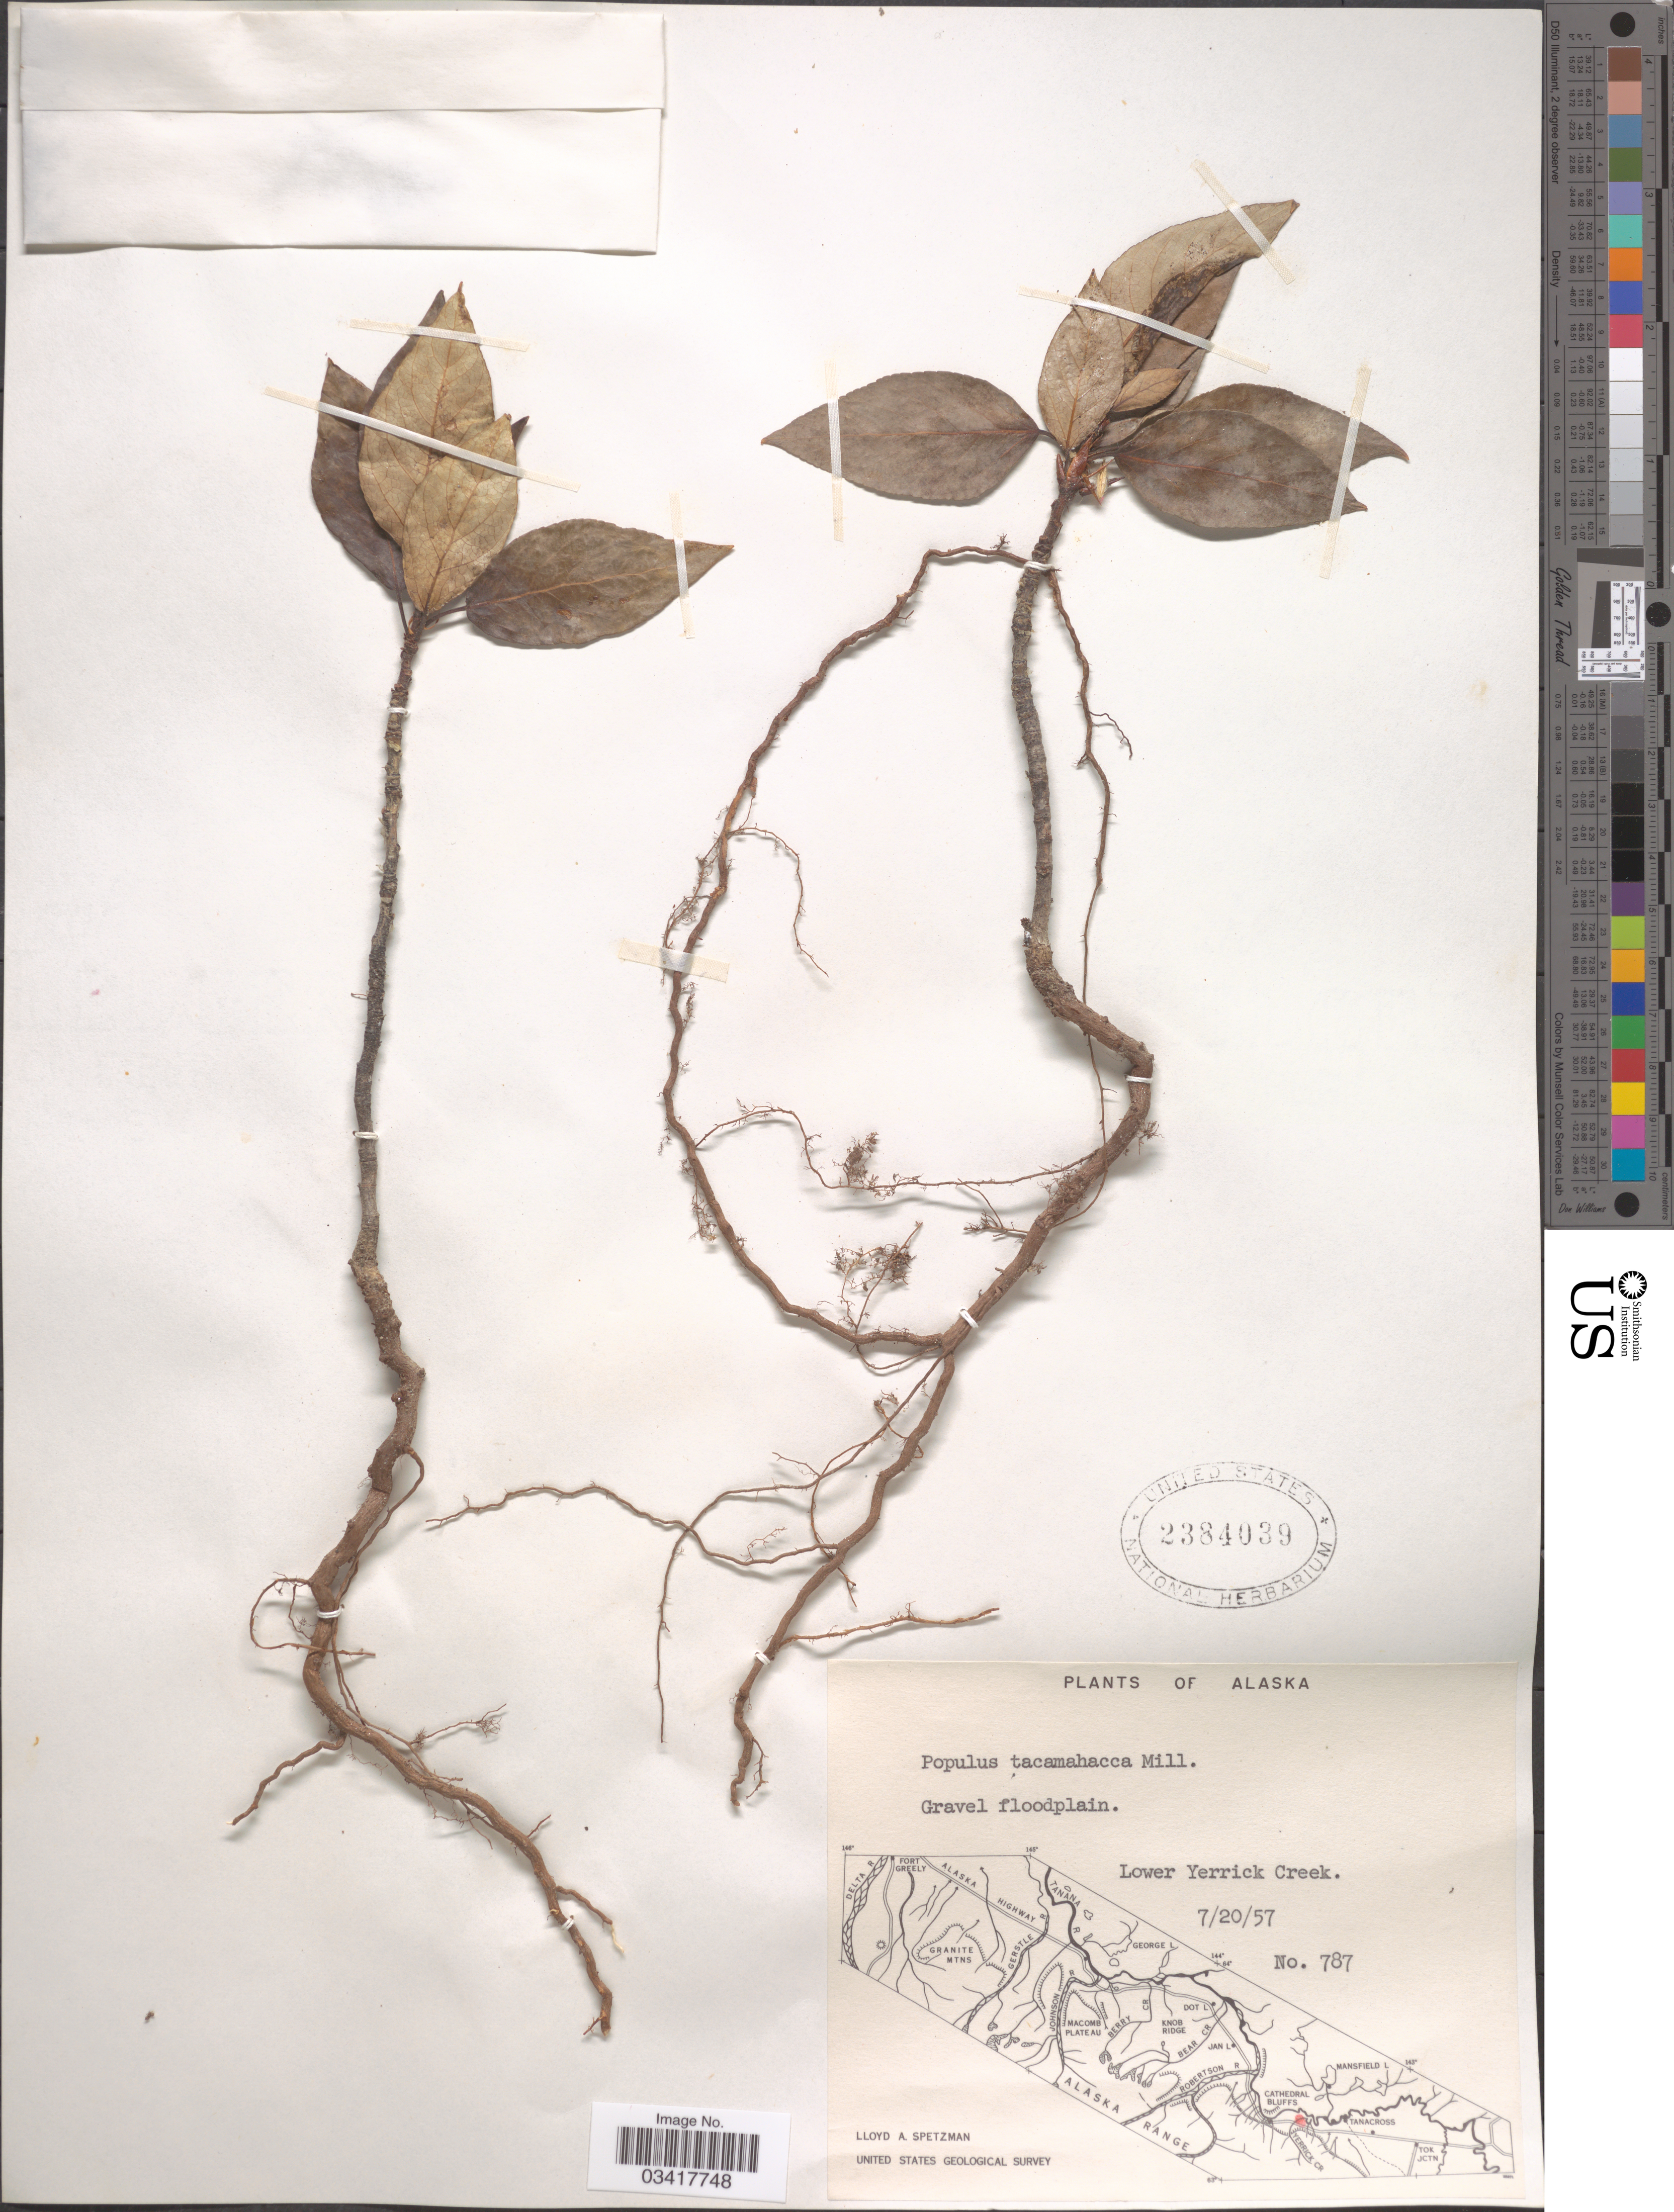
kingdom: Plantae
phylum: Tracheophyta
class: Magnoliopsida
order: Malpighiales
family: Salicaceae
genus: Populus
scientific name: Populus balsamifera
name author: L.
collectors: L. Spetzman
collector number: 787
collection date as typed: Transcribed d/m/y: 20/7/57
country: United States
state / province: Alaska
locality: Lower Yerrick Creek.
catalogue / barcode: US 2384039